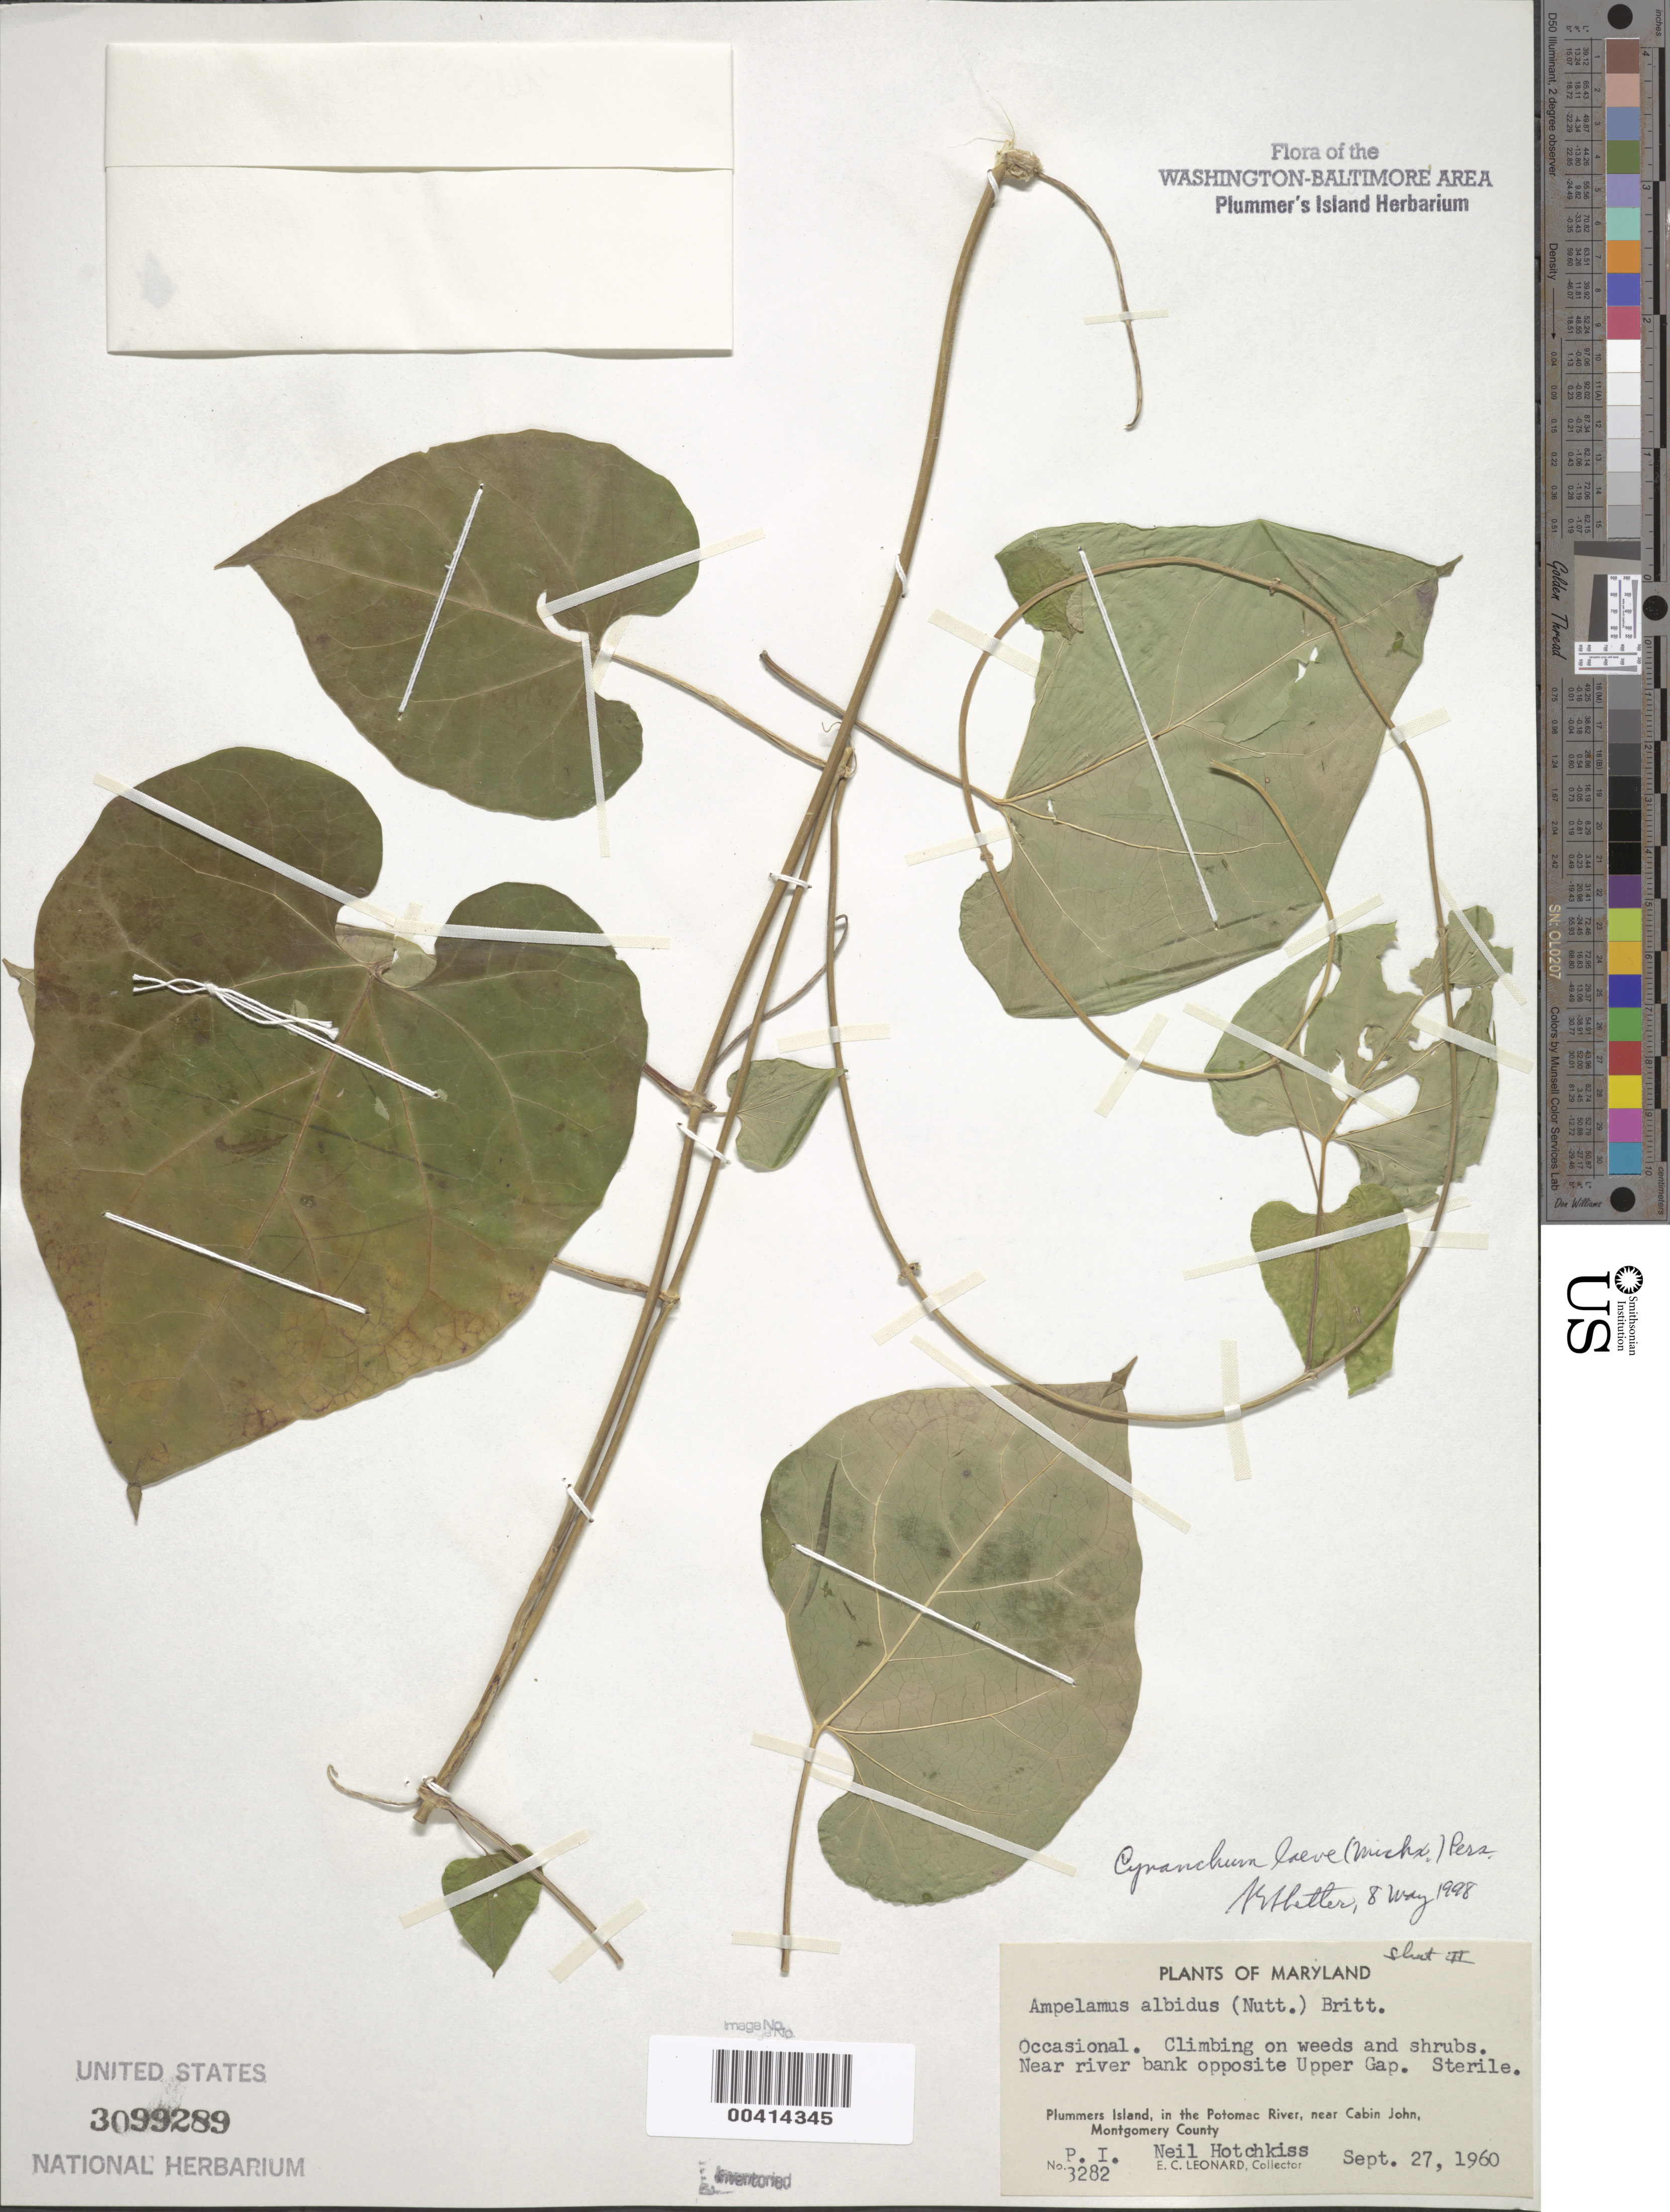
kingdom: Plantae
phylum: Tracheophyta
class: Magnoliopsida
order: Gentianales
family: Apocynaceae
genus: Cynanchum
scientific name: Cynanchum laeve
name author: (Michx.) Pers.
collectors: N. Hotchkiss & E. C. Leonard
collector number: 3282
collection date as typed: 27 Sep 1960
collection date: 1960-09-27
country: United States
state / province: Maryland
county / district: Montgomery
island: Plummers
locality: Plummer's Island, opposite Upper Gap C. & O. Canal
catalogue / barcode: US 3099289